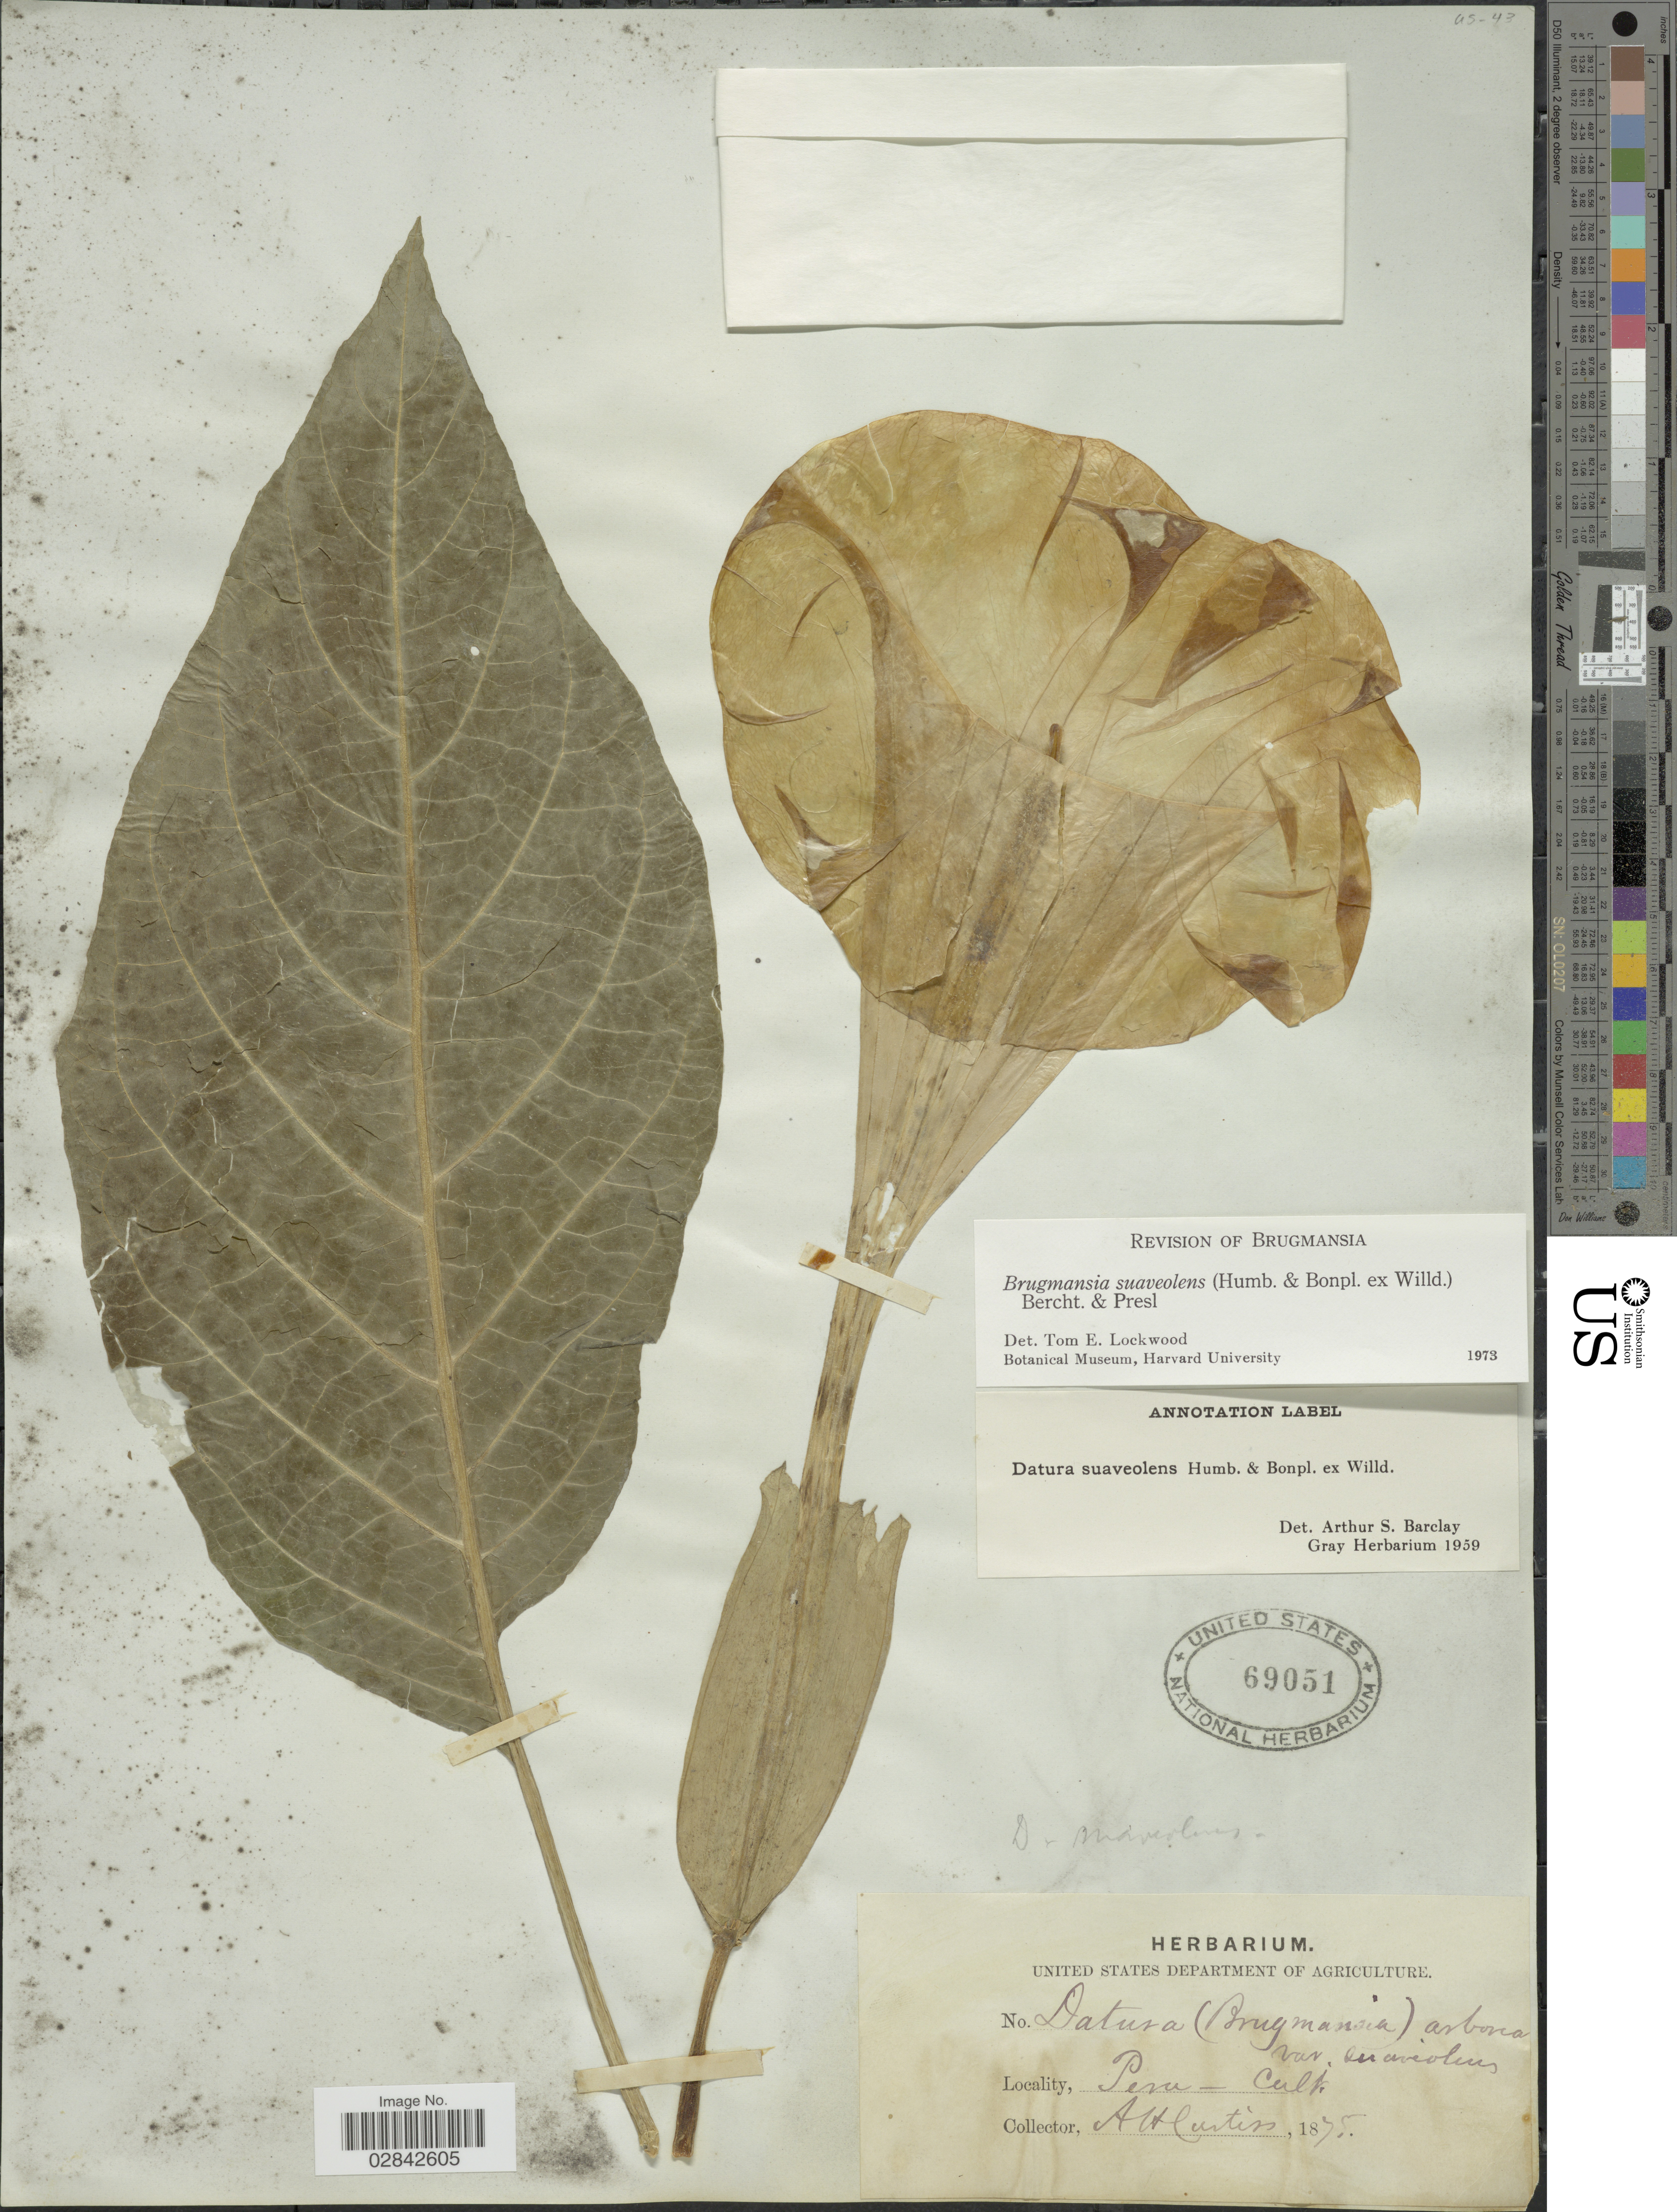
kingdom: Plantae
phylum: Tracheophyta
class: Magnoliopsida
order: Solanales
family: Solanaceae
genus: Brugmansia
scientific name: Brugmansia suaveolens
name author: (Humb. & Bonpl. ex Willd.) Brecht. & J. Presl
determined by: Lockwood, T. E.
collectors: A. H. Curtiss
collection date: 1875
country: Peru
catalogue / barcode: US 69051